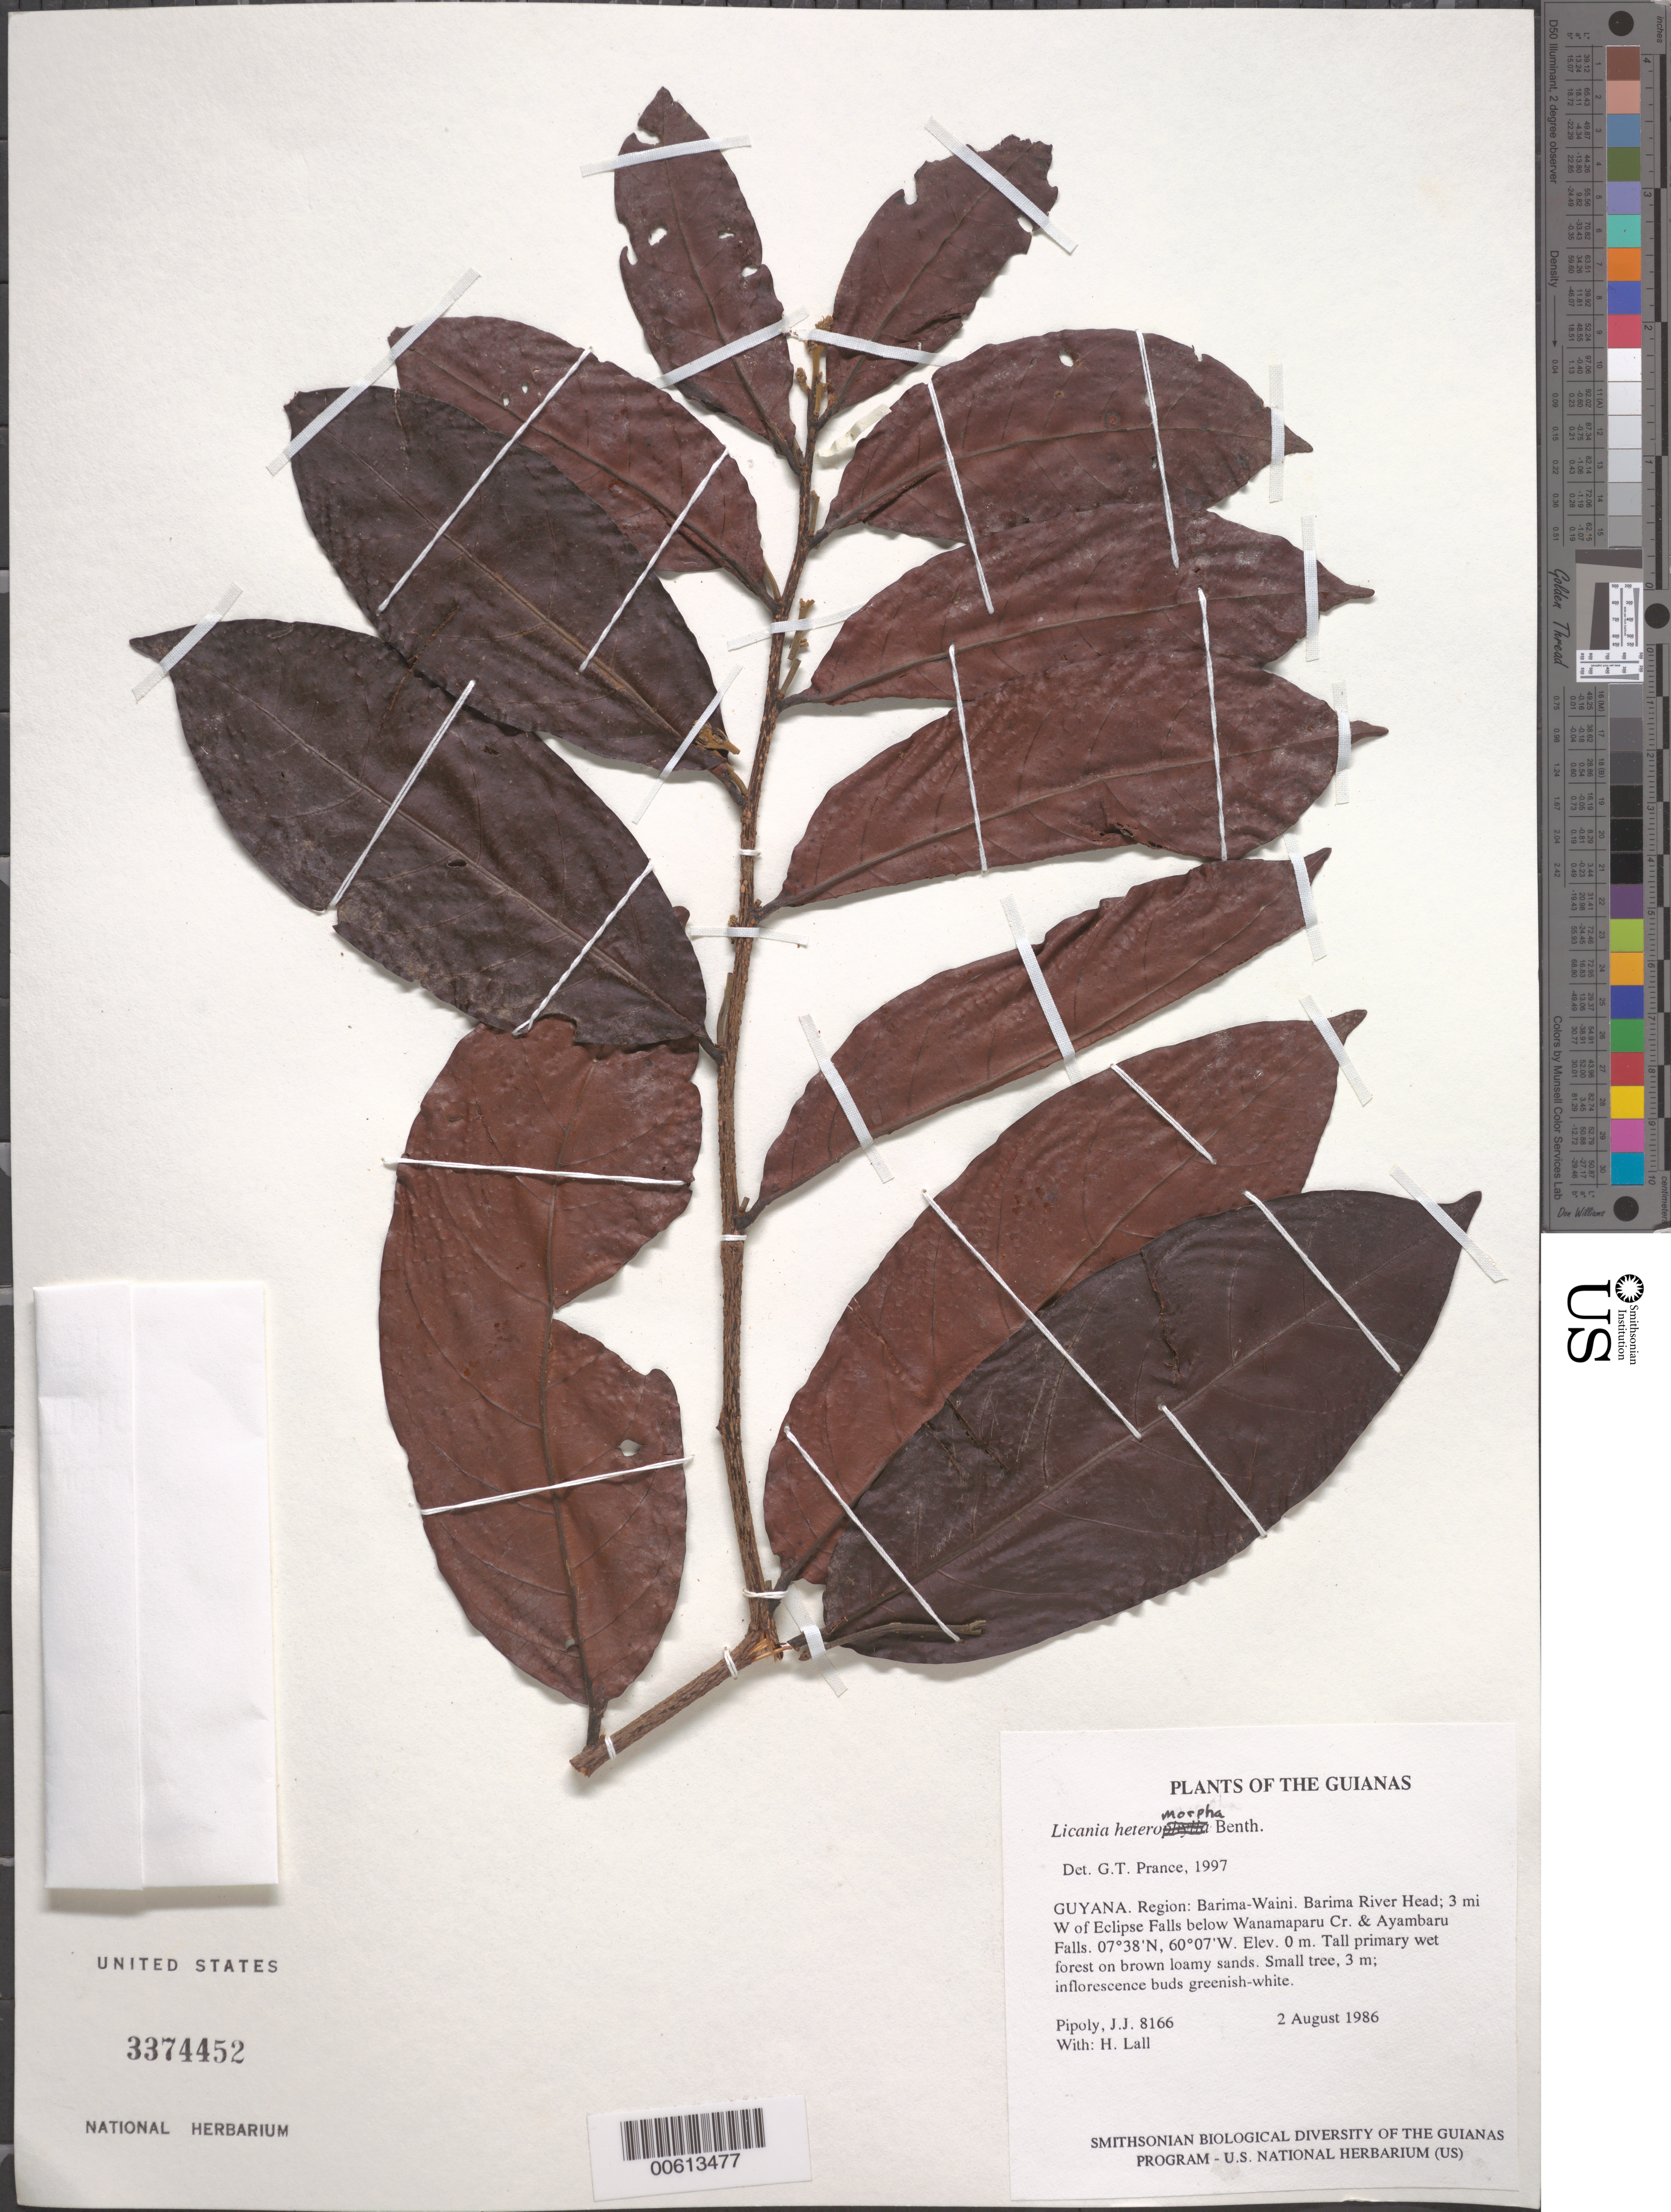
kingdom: Plantae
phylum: Tracheophyta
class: Magnoliopsida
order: Malpighiales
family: Chrysobalanaceae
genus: Hymenopus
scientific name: Hymenopus heteromorphus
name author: (Benth.) Sothers & Prance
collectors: J. J. Pipoly & H. Lall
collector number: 8166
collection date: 1986-08-02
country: Guyana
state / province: Barima-Waini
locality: The Guianas. Region: Barima-Waini. Barima River Head; 3 mi W of Eclipse Falls below Wanamaparu Cr. & Ayambaru Falls.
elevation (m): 0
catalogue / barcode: US 3374452